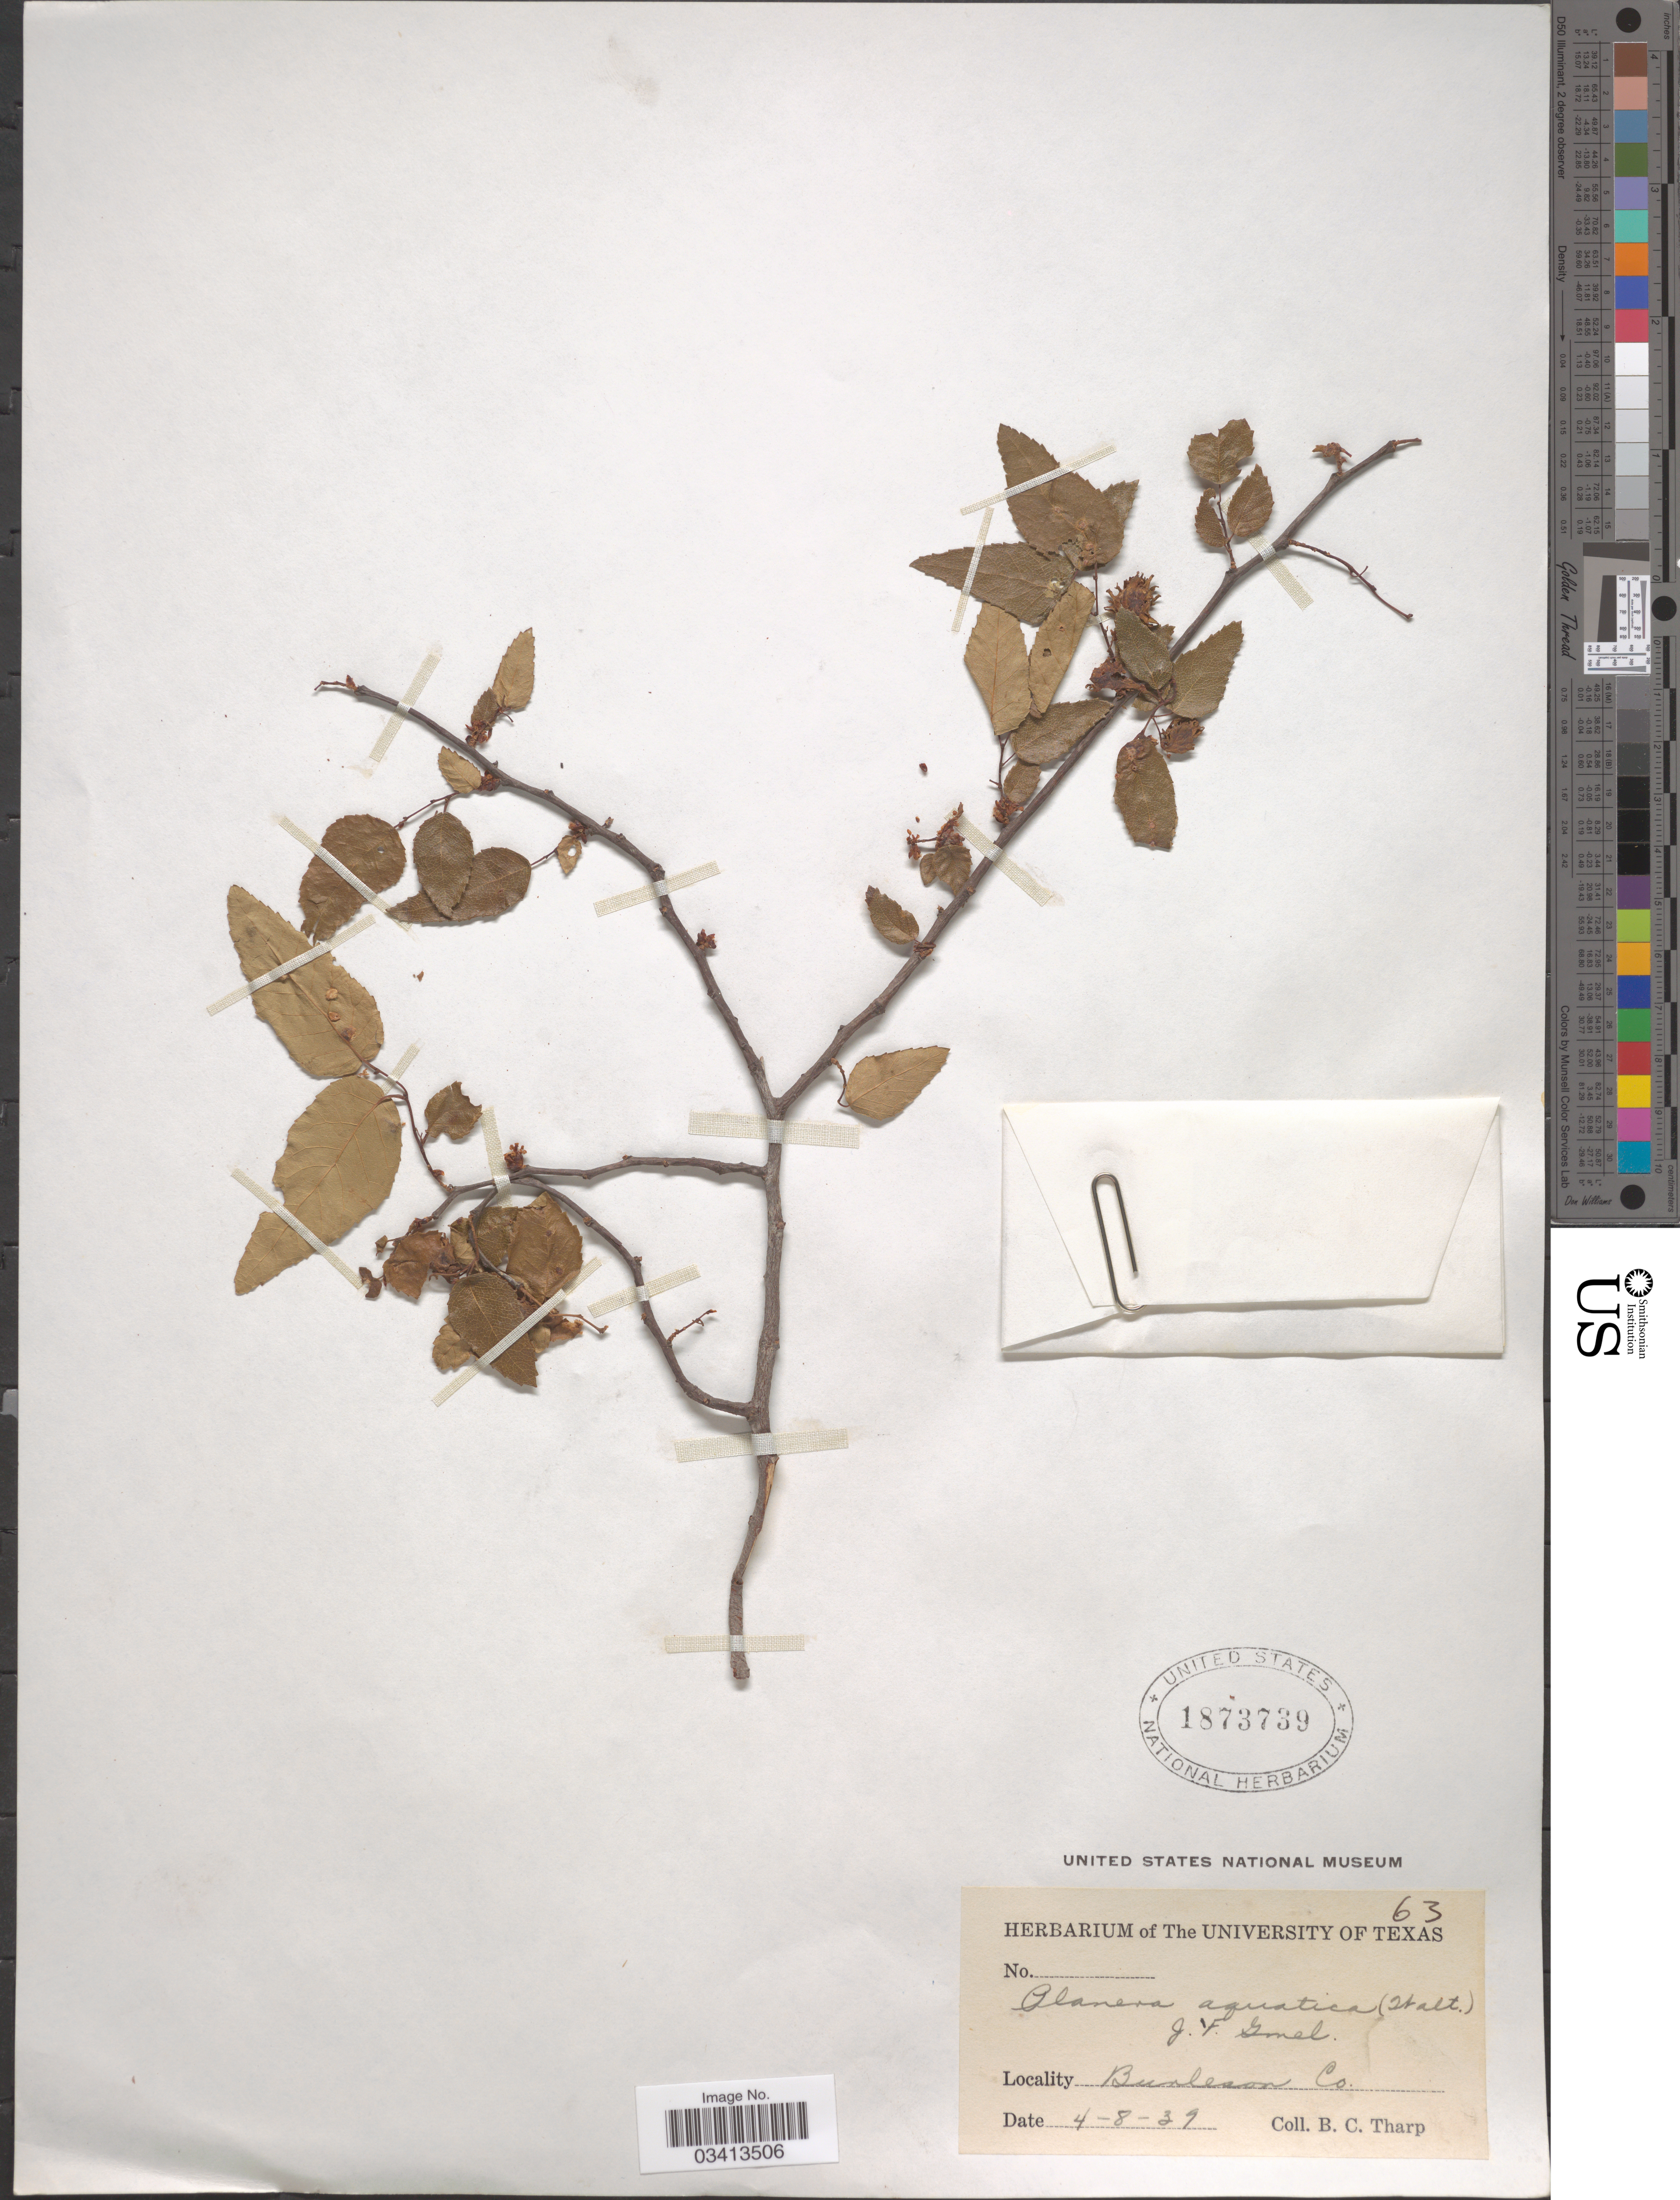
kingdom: Plantae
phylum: Tracheophyta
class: Magnoliopsida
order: Rosales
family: Ulmaceae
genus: Planera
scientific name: Planera aquatica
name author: J.F. Gmel.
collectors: B. C. Tharp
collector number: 63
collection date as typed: Transcribed d/m/y: 8/4/39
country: United States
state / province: Texas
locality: Burleson Co.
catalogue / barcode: US 1873739